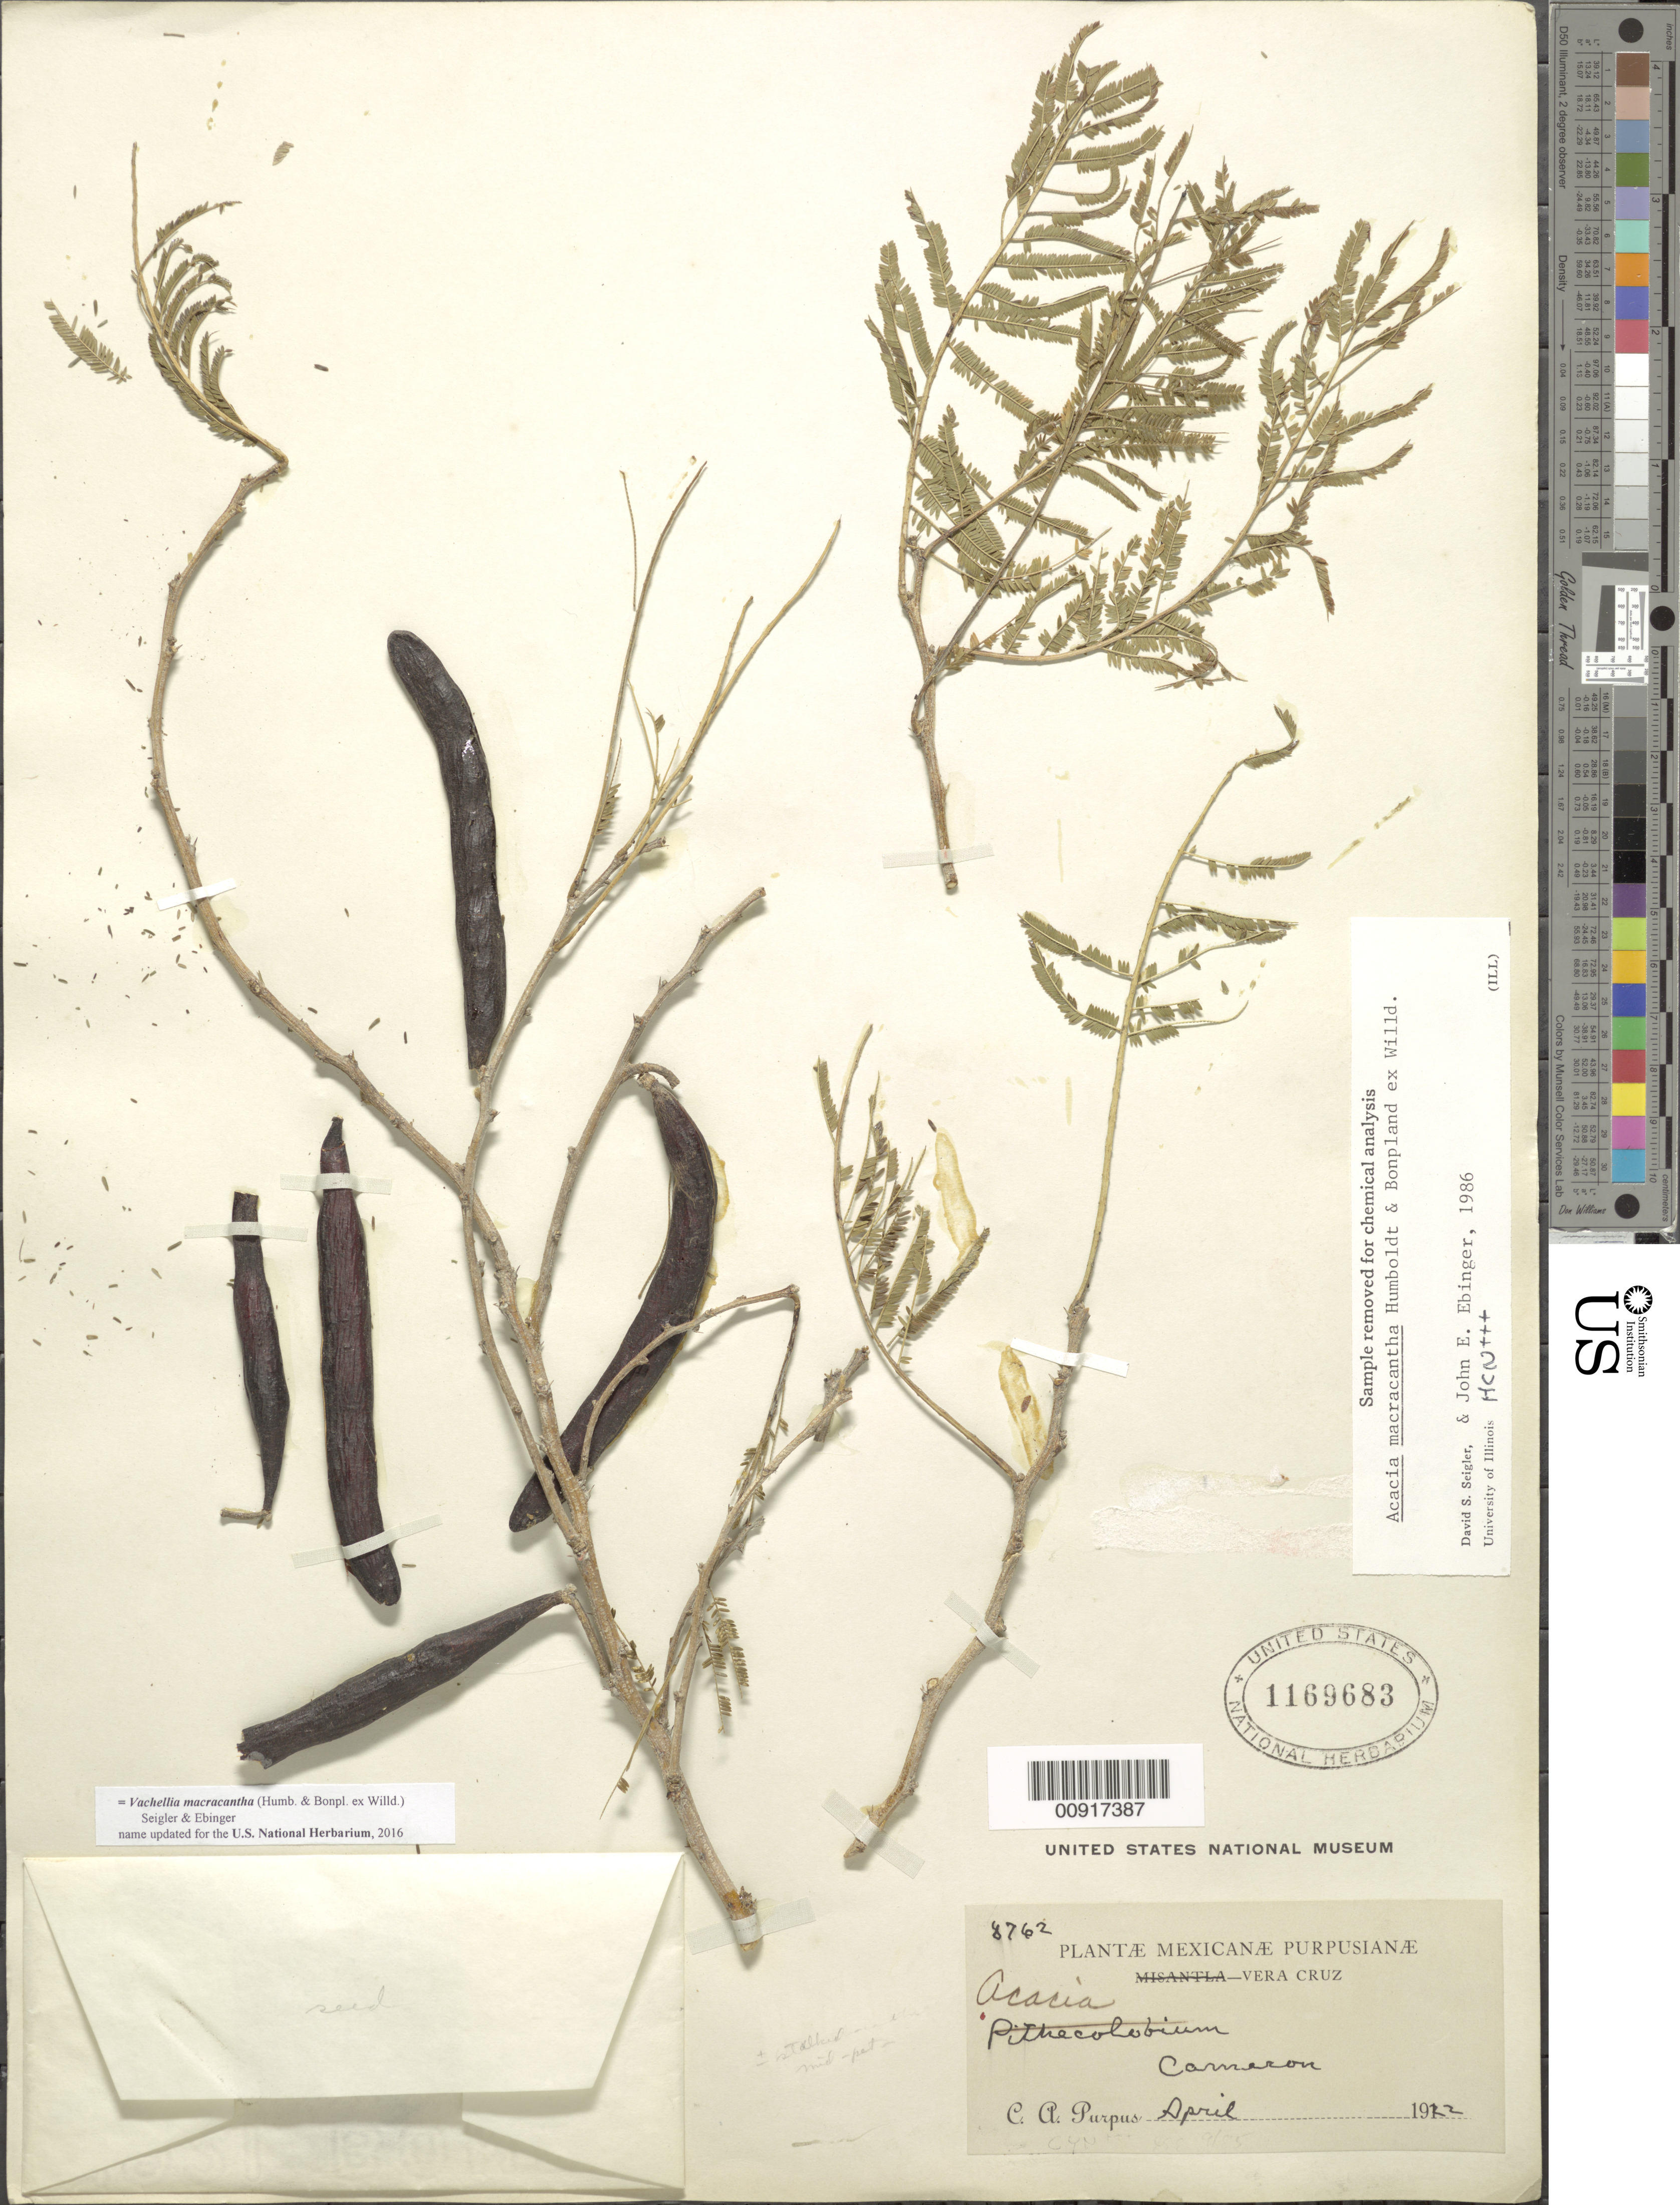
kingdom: Plantae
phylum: Tracheophyta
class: Magnoliopsida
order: Fabales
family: Fabaceae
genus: Vachellia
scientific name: Vachellia macracantha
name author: (Humb. & Bonpl. ex Willd.) Seigler & Ebinger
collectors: C. A. Purpus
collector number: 8762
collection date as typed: Apr 1922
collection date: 1922-04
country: Mexico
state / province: Veracruz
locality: Cameron [sic, possibly Camarón], Veracruz.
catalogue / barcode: US 1169683